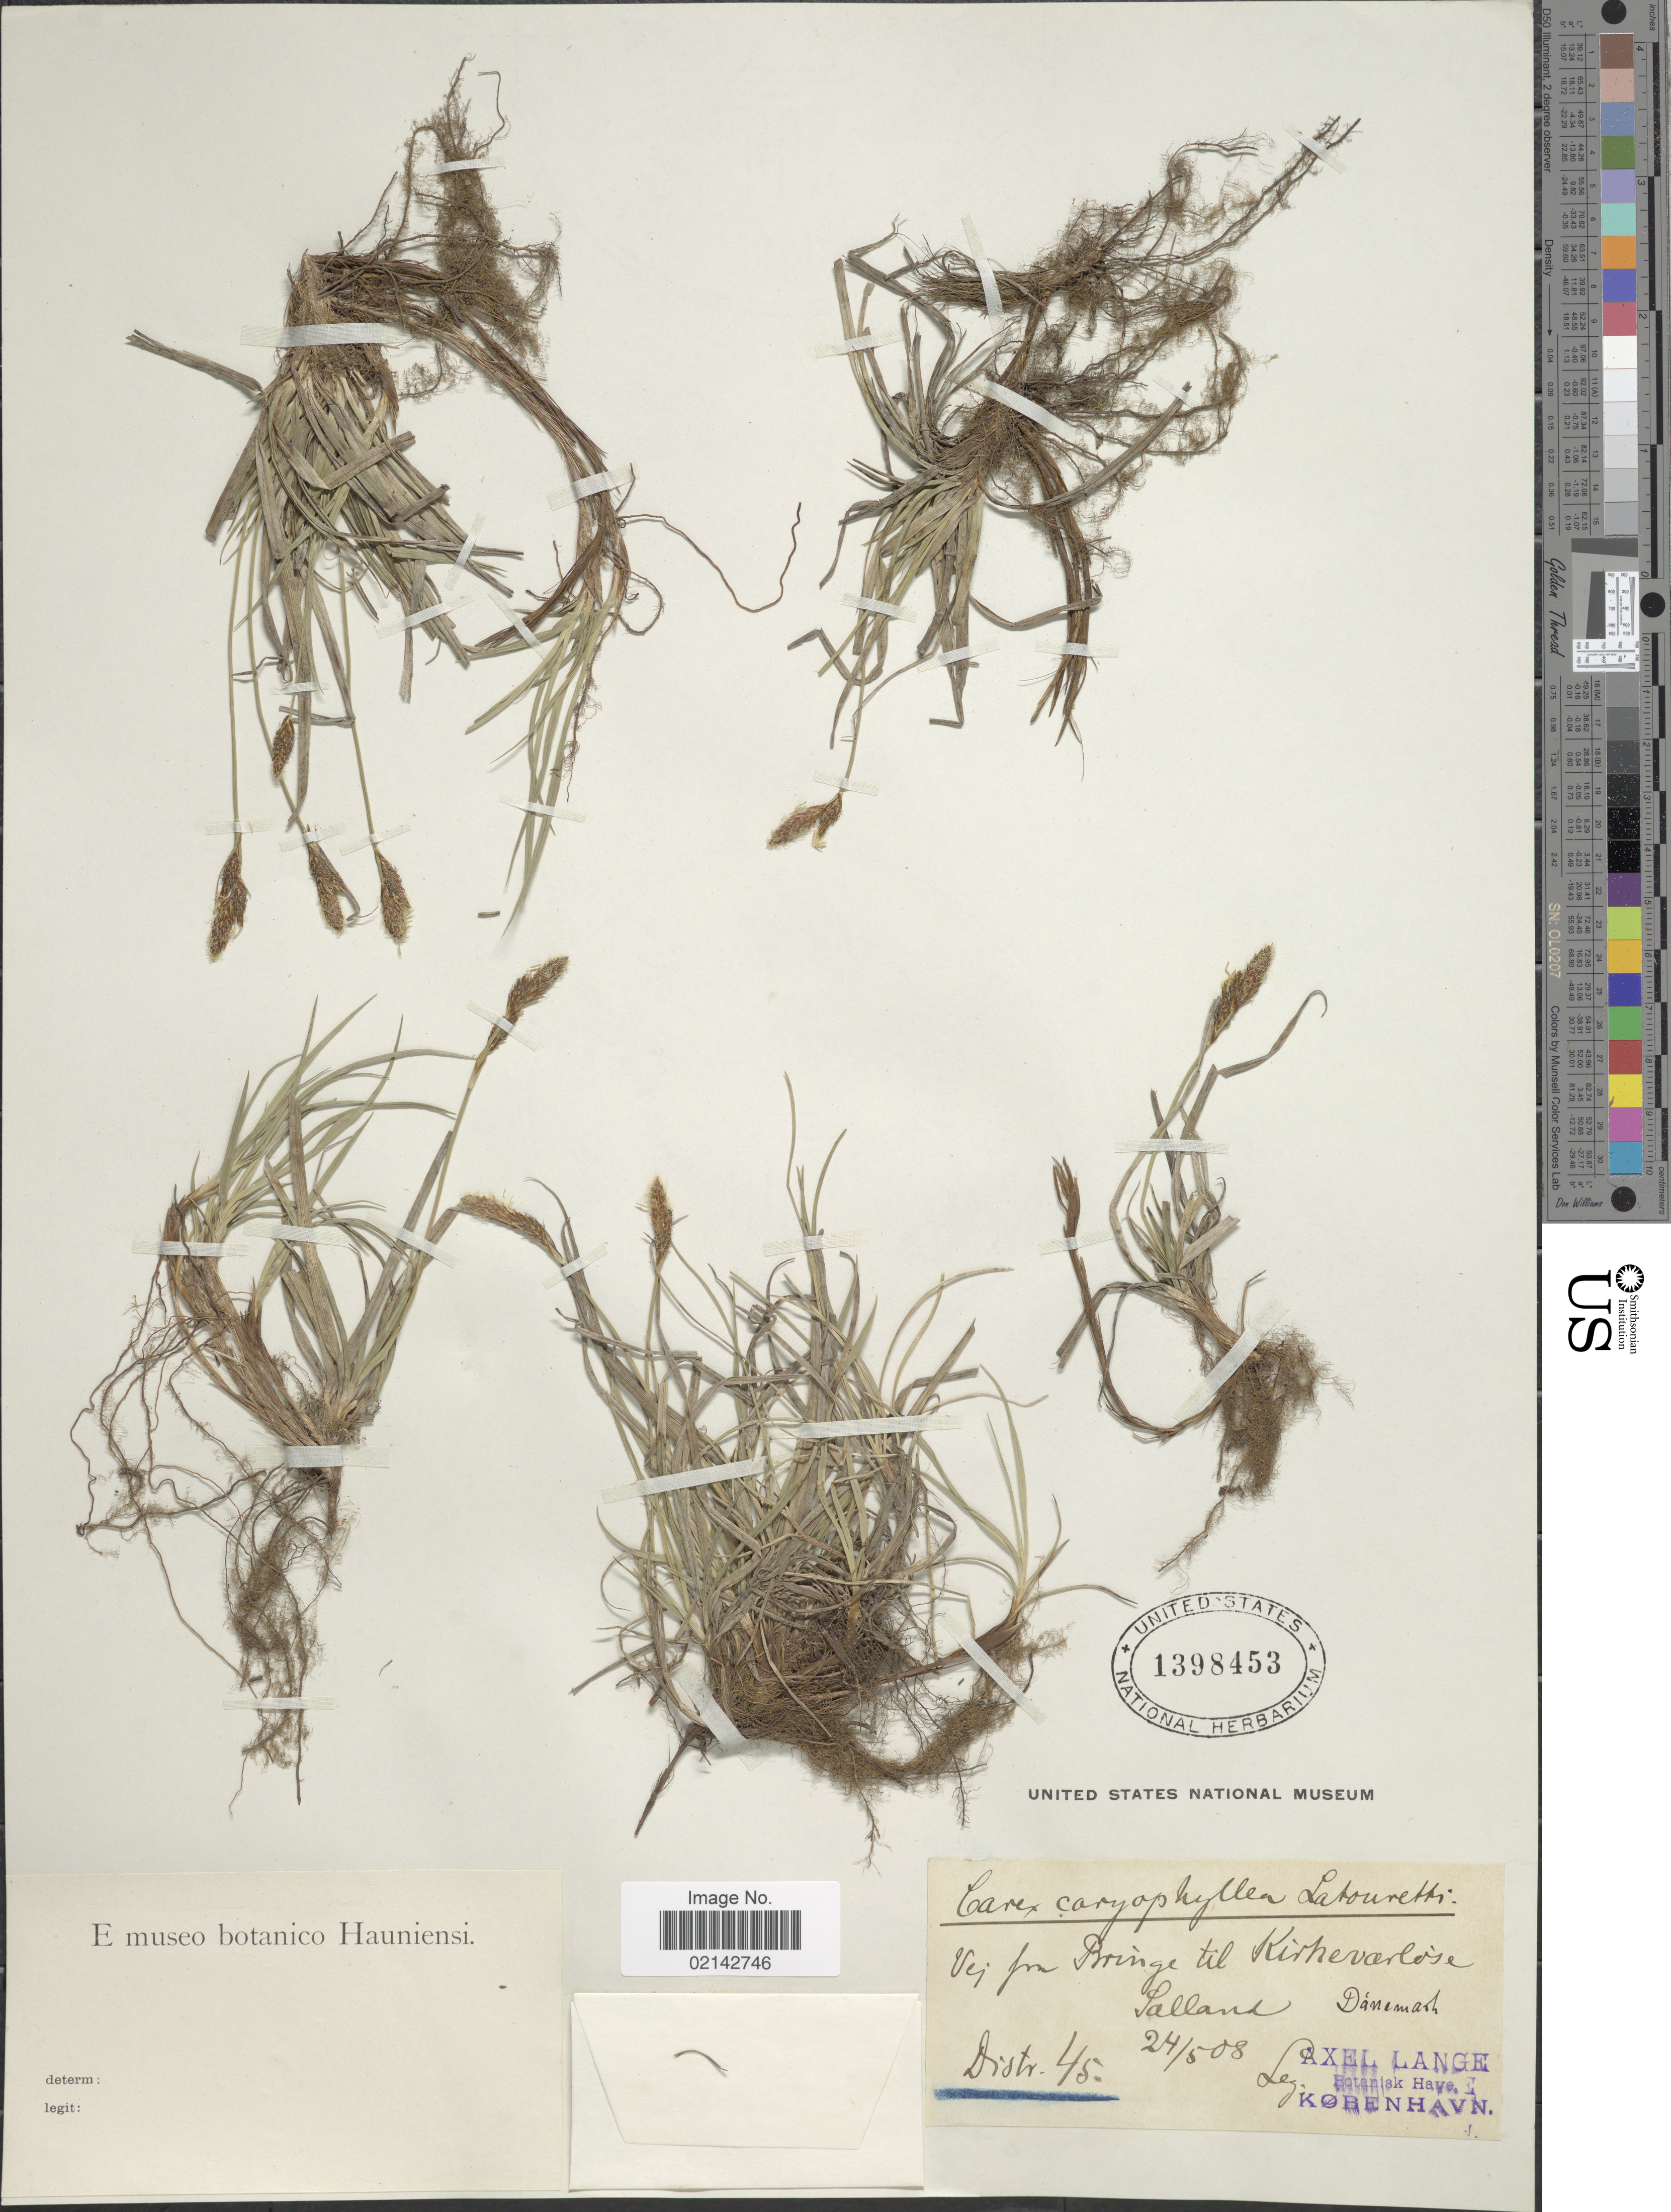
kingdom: Plantae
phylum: Tracheophyta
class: Liliopsida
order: Poales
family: Cyperaceae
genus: Carex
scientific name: Carex caryophyllea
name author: Latourr.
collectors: A. E. Lange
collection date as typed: Transcribed d/m/y: 24/5/8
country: Denmark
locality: Vej for Bringe til Kirkvaerlose Salland Danemark, Distr. 45.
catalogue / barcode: US 1398453